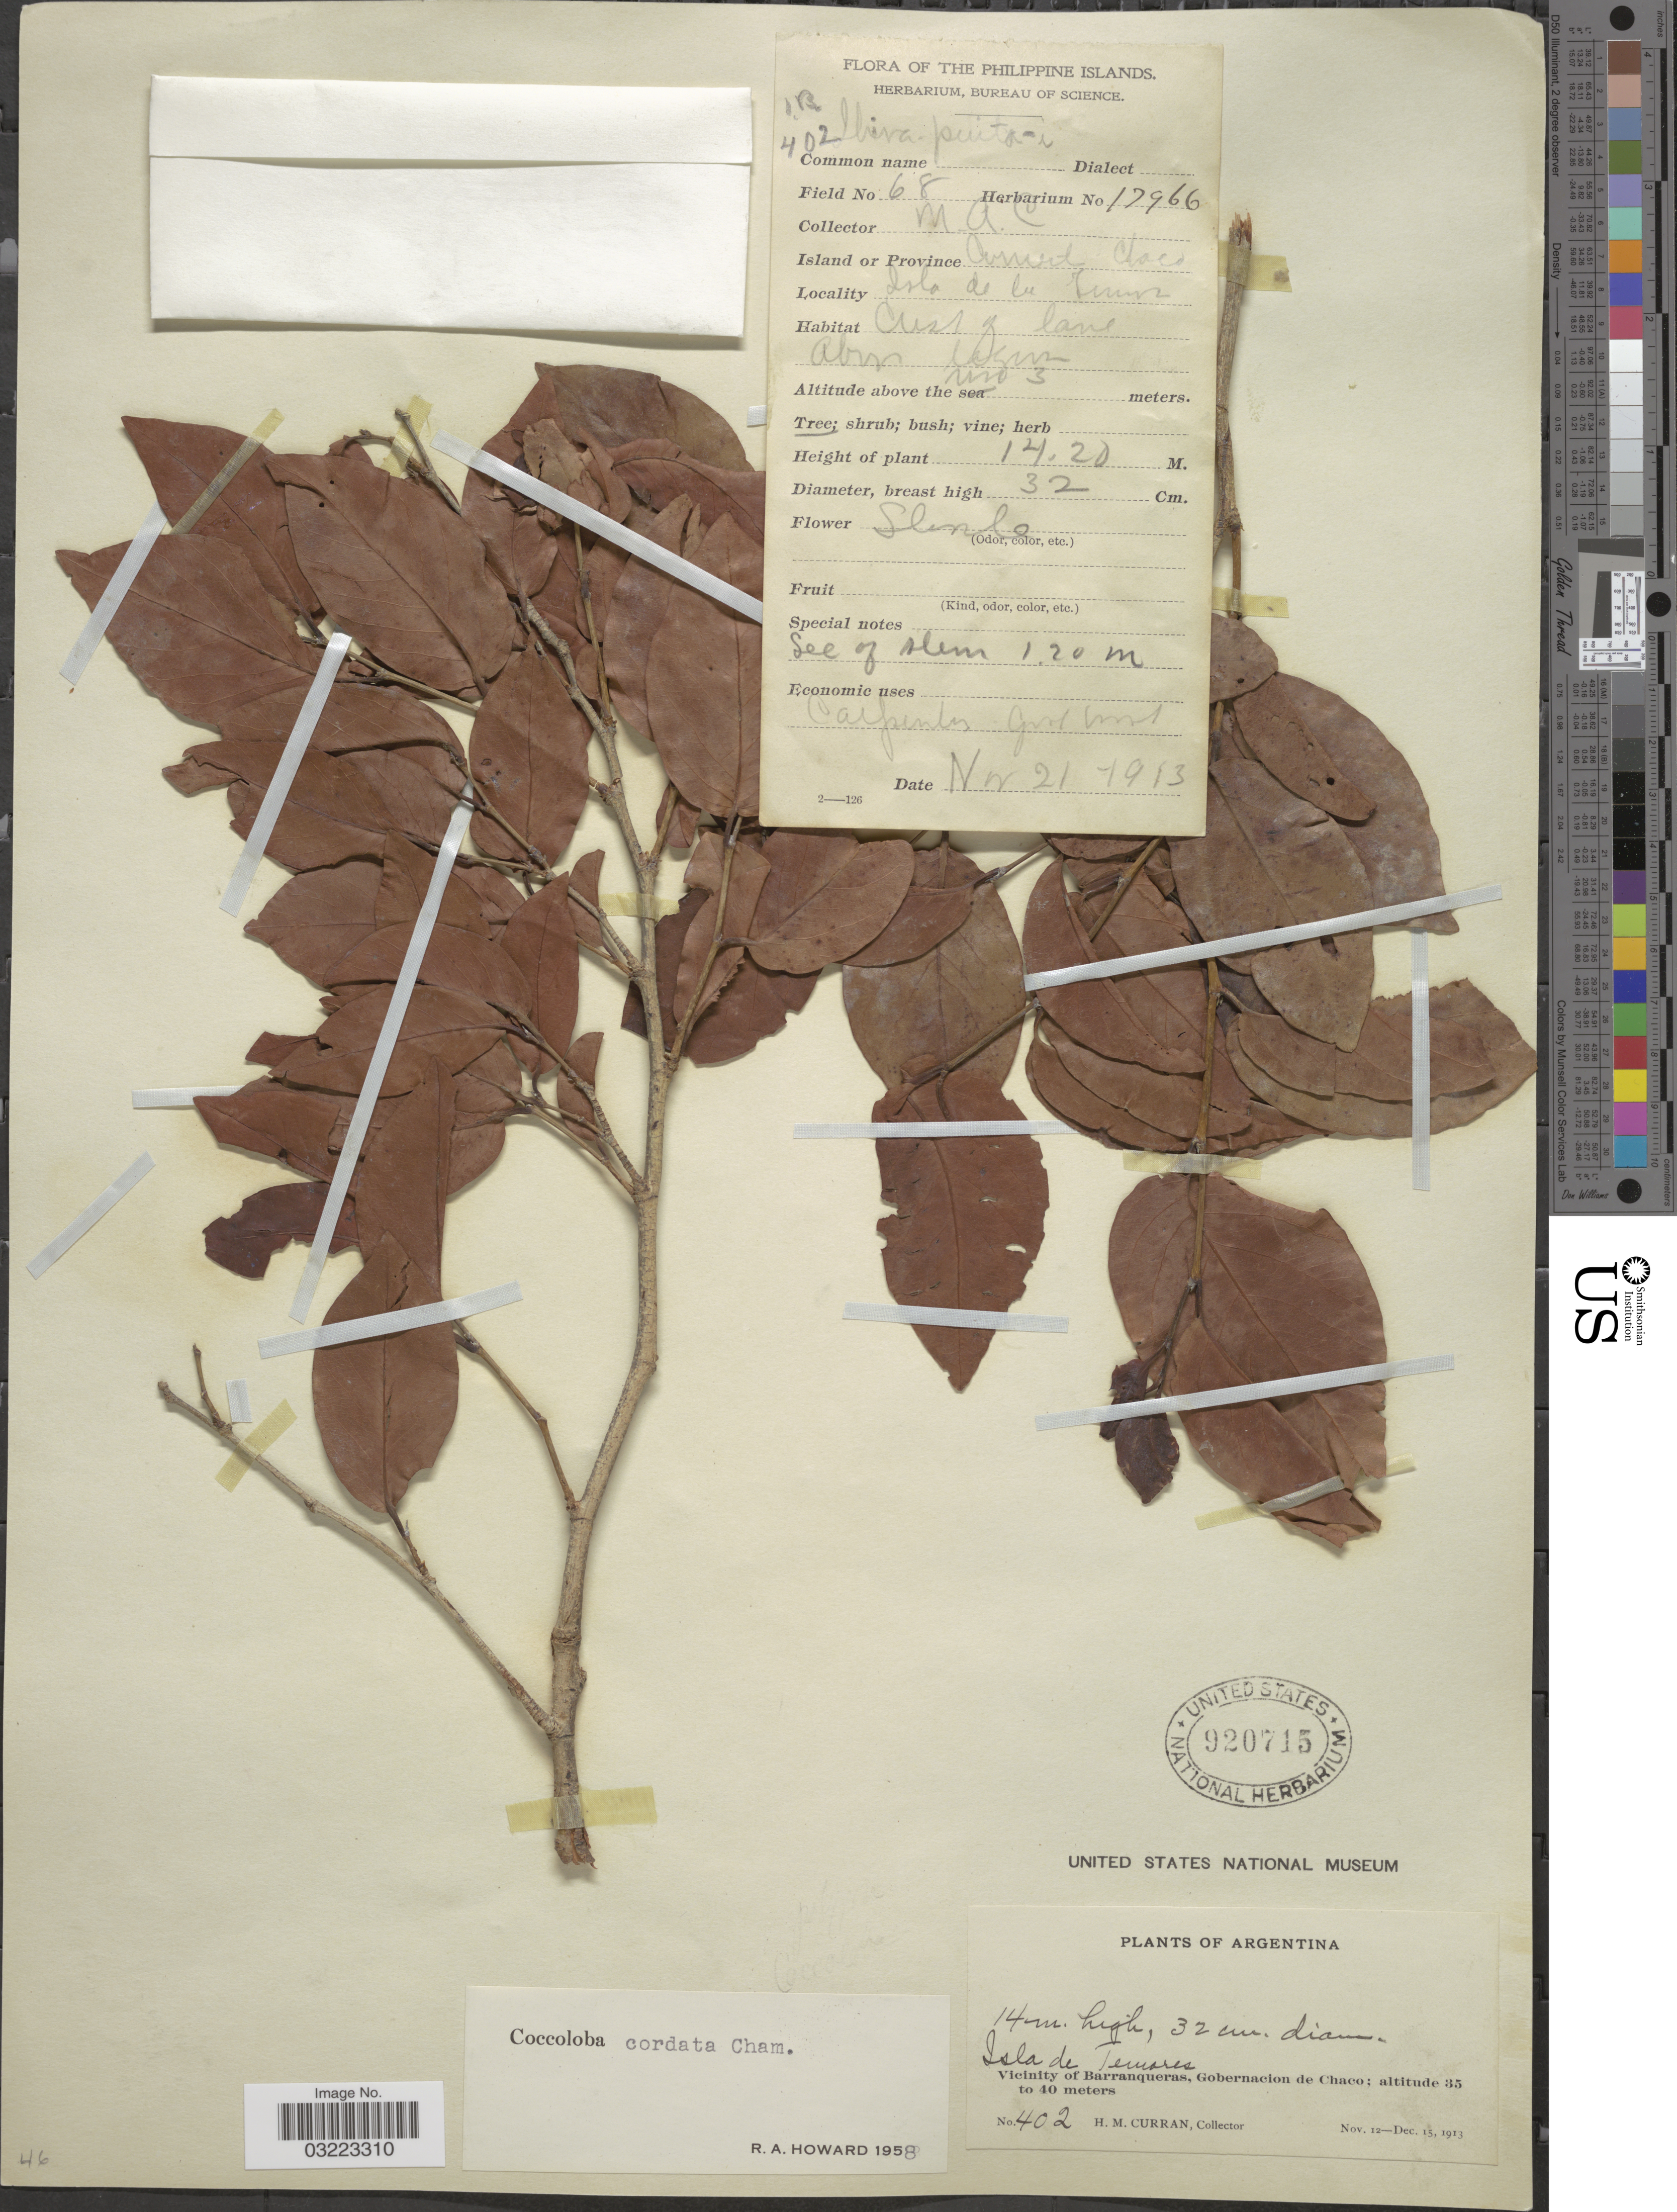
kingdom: Plantae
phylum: Tracheophyta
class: Magnoliopsida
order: Caryophyllales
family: Polygonaceae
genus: Coccoloba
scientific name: Coccoloba cordata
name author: Cham.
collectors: H. M. Curran & M. A. C.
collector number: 402?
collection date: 1913-11-21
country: Argentina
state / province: Chaco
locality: Isla de Temares. Vicinity of Barranqueras, Gobernacion de Chaco.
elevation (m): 35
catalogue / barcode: US 920715